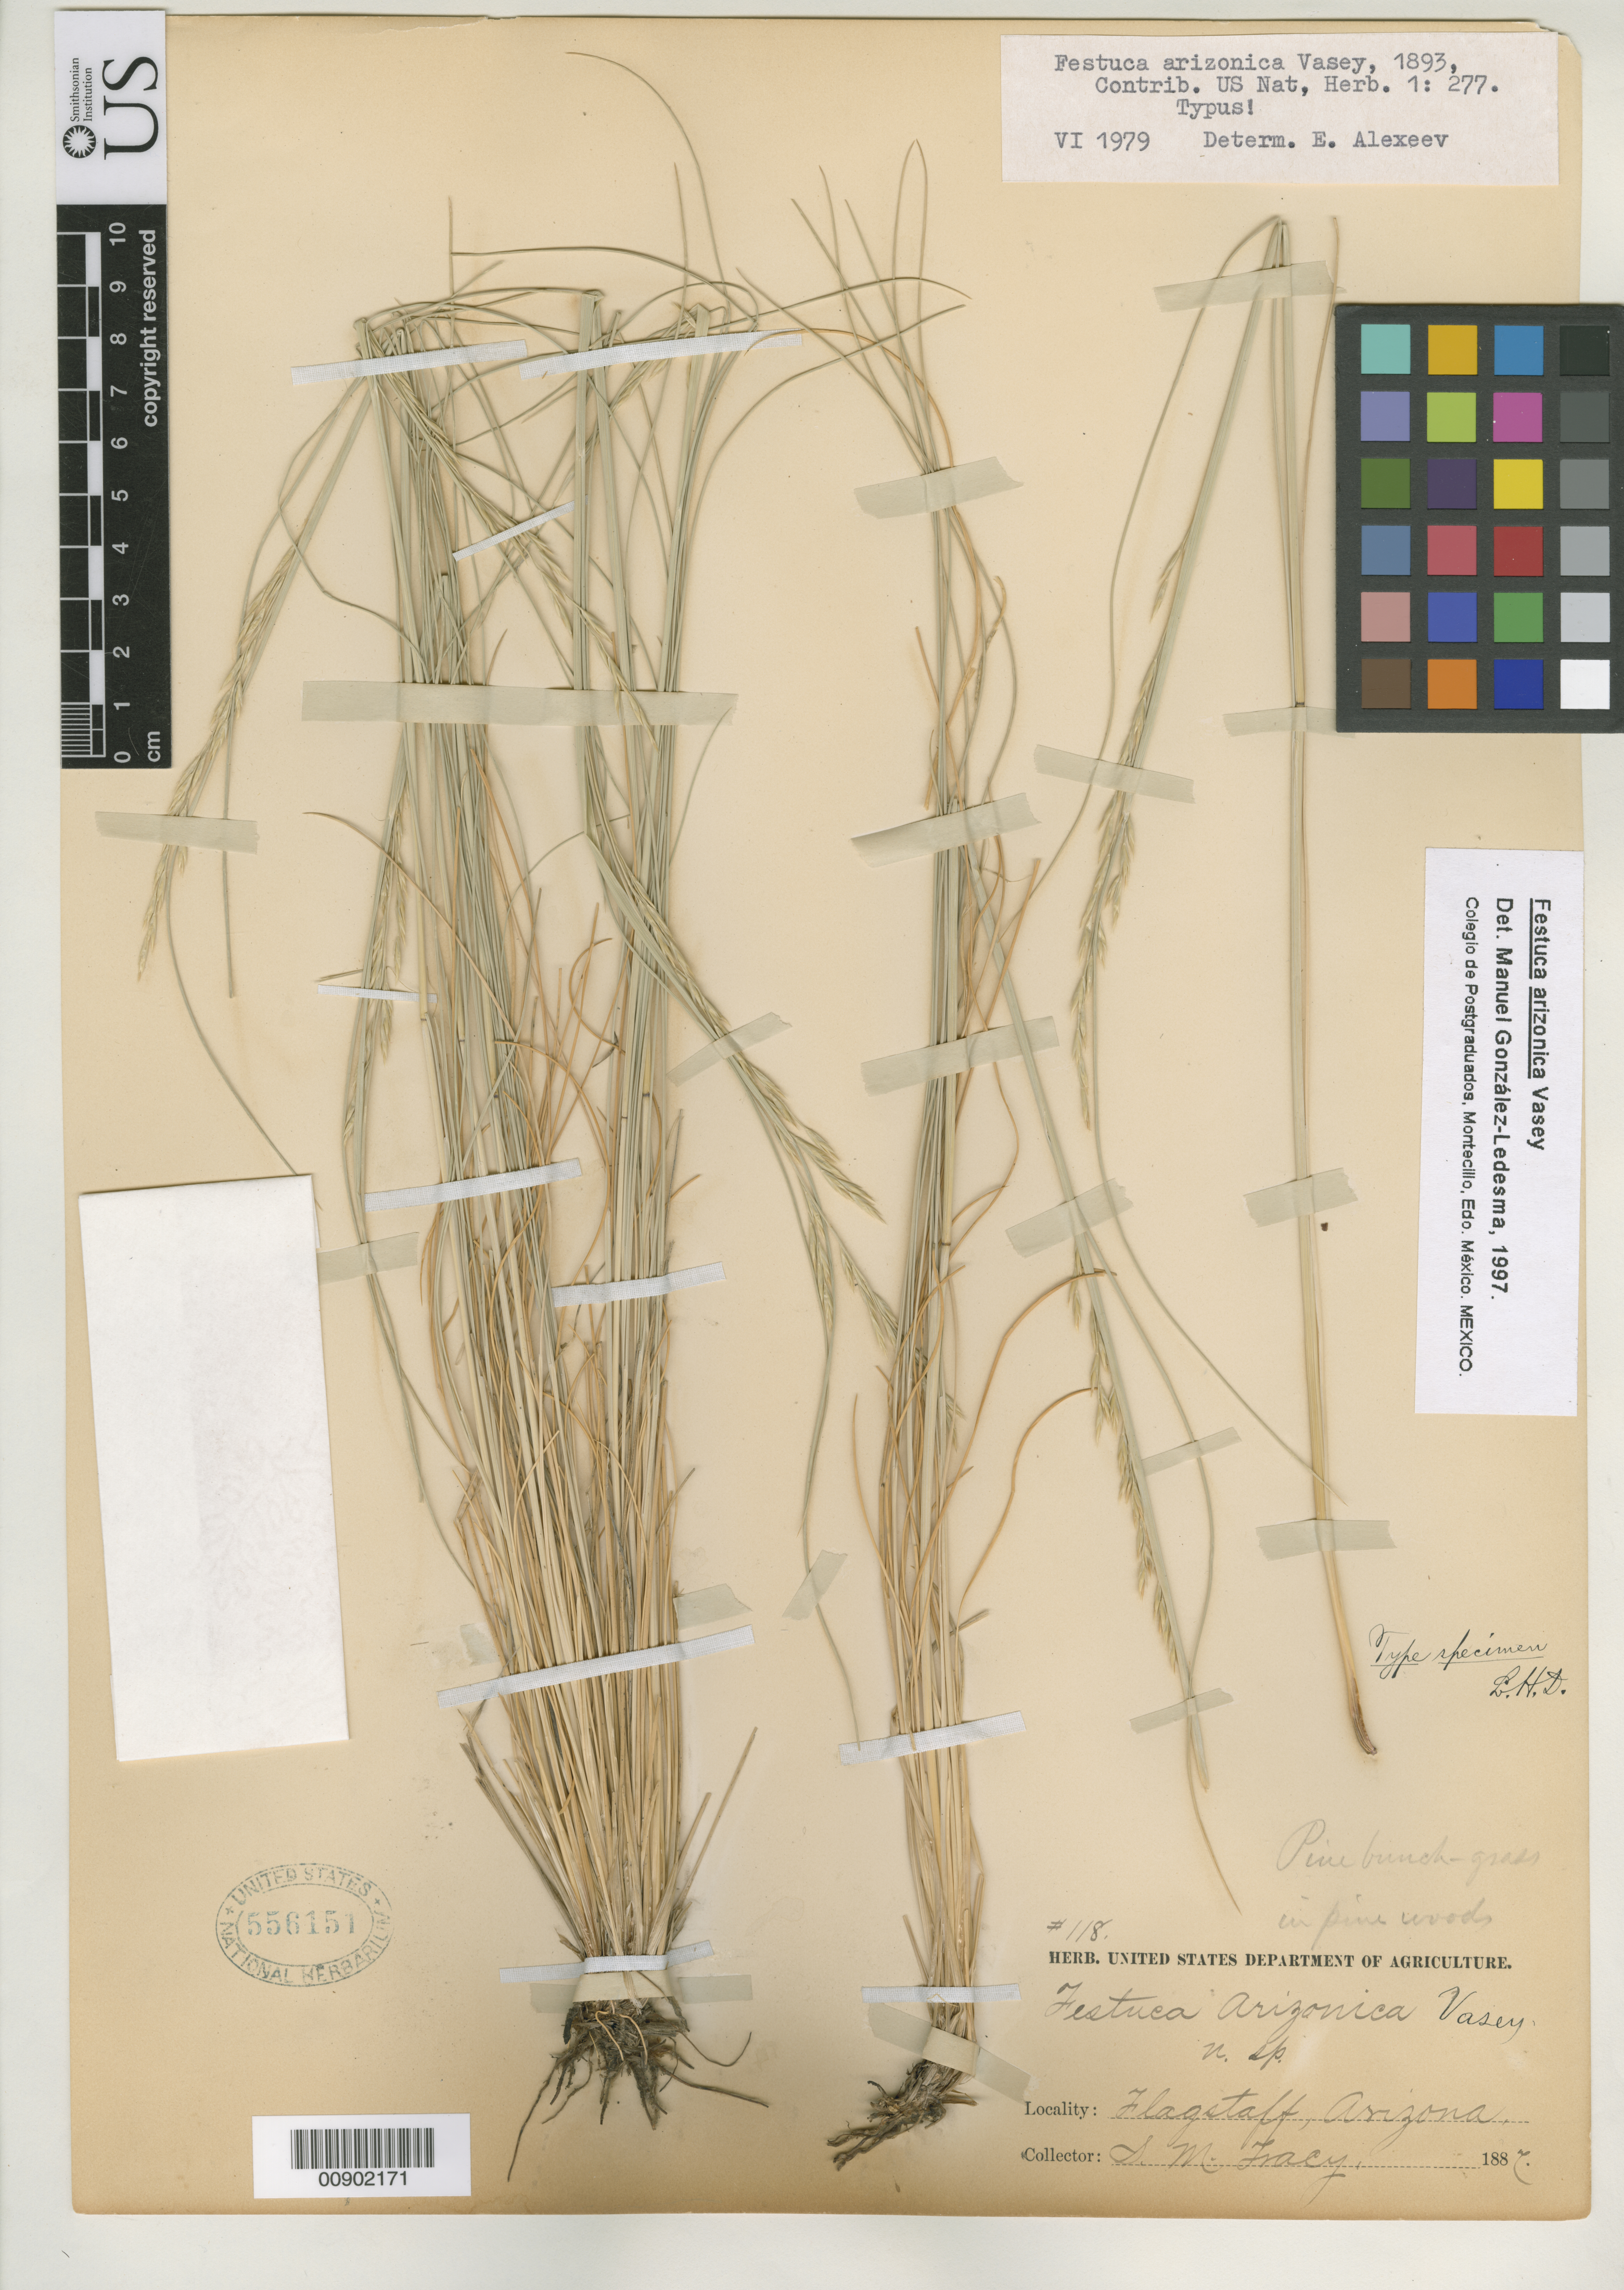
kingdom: Plantae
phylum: Tracheophyta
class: Liliopsida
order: Poales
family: Poaceae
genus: Festuca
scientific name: Festuca arizonica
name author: Vasey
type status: Holotype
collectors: S. M. Tracy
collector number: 118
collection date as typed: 1887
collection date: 1887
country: United States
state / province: Arizona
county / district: Coconino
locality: Flagstaff.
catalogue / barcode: US 556151